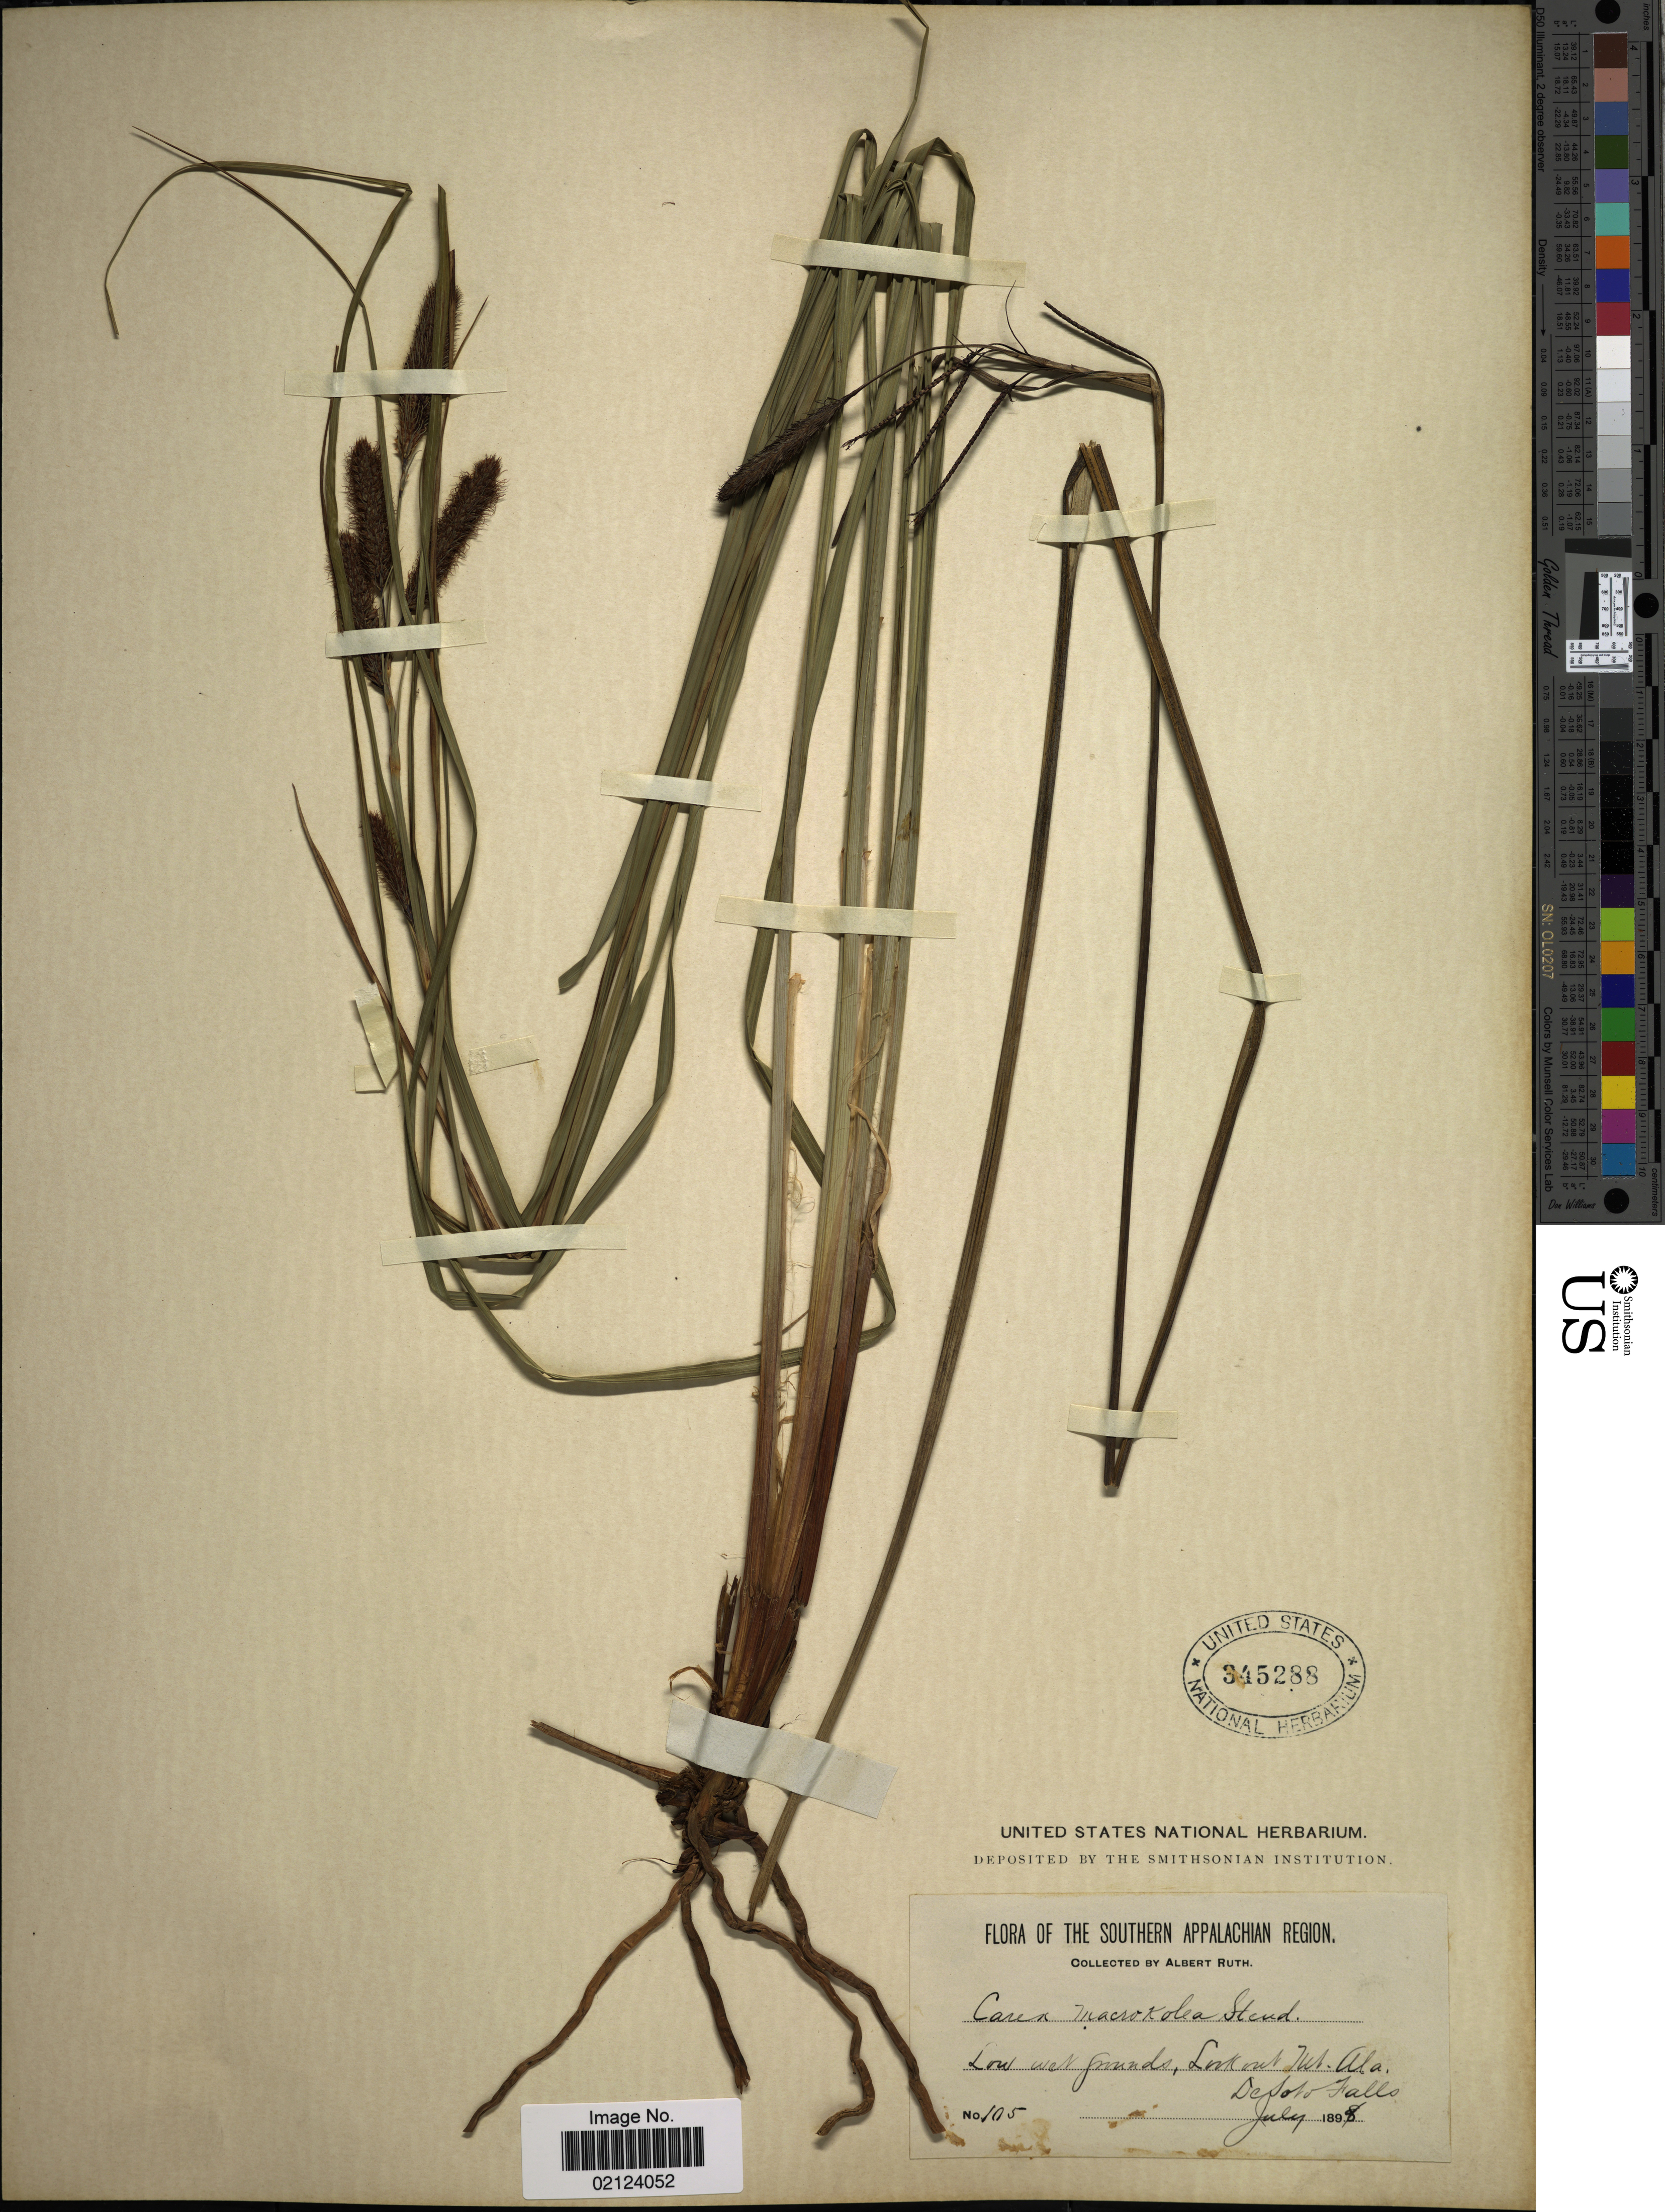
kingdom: Plantae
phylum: Tracheophyta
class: Liliopsida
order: Poales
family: Cyperaceae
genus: Carex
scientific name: Carex glaucescens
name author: Elliott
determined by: Strong, Mark T., (BOT), Smithsonian Institution - National Museum of Natural History (UNITED STATES)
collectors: A. Ruth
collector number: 105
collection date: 1898-07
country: United States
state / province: Alabama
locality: Lookout Mt., Desoto Falls. Southern Appalachian Region.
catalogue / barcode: US 345288